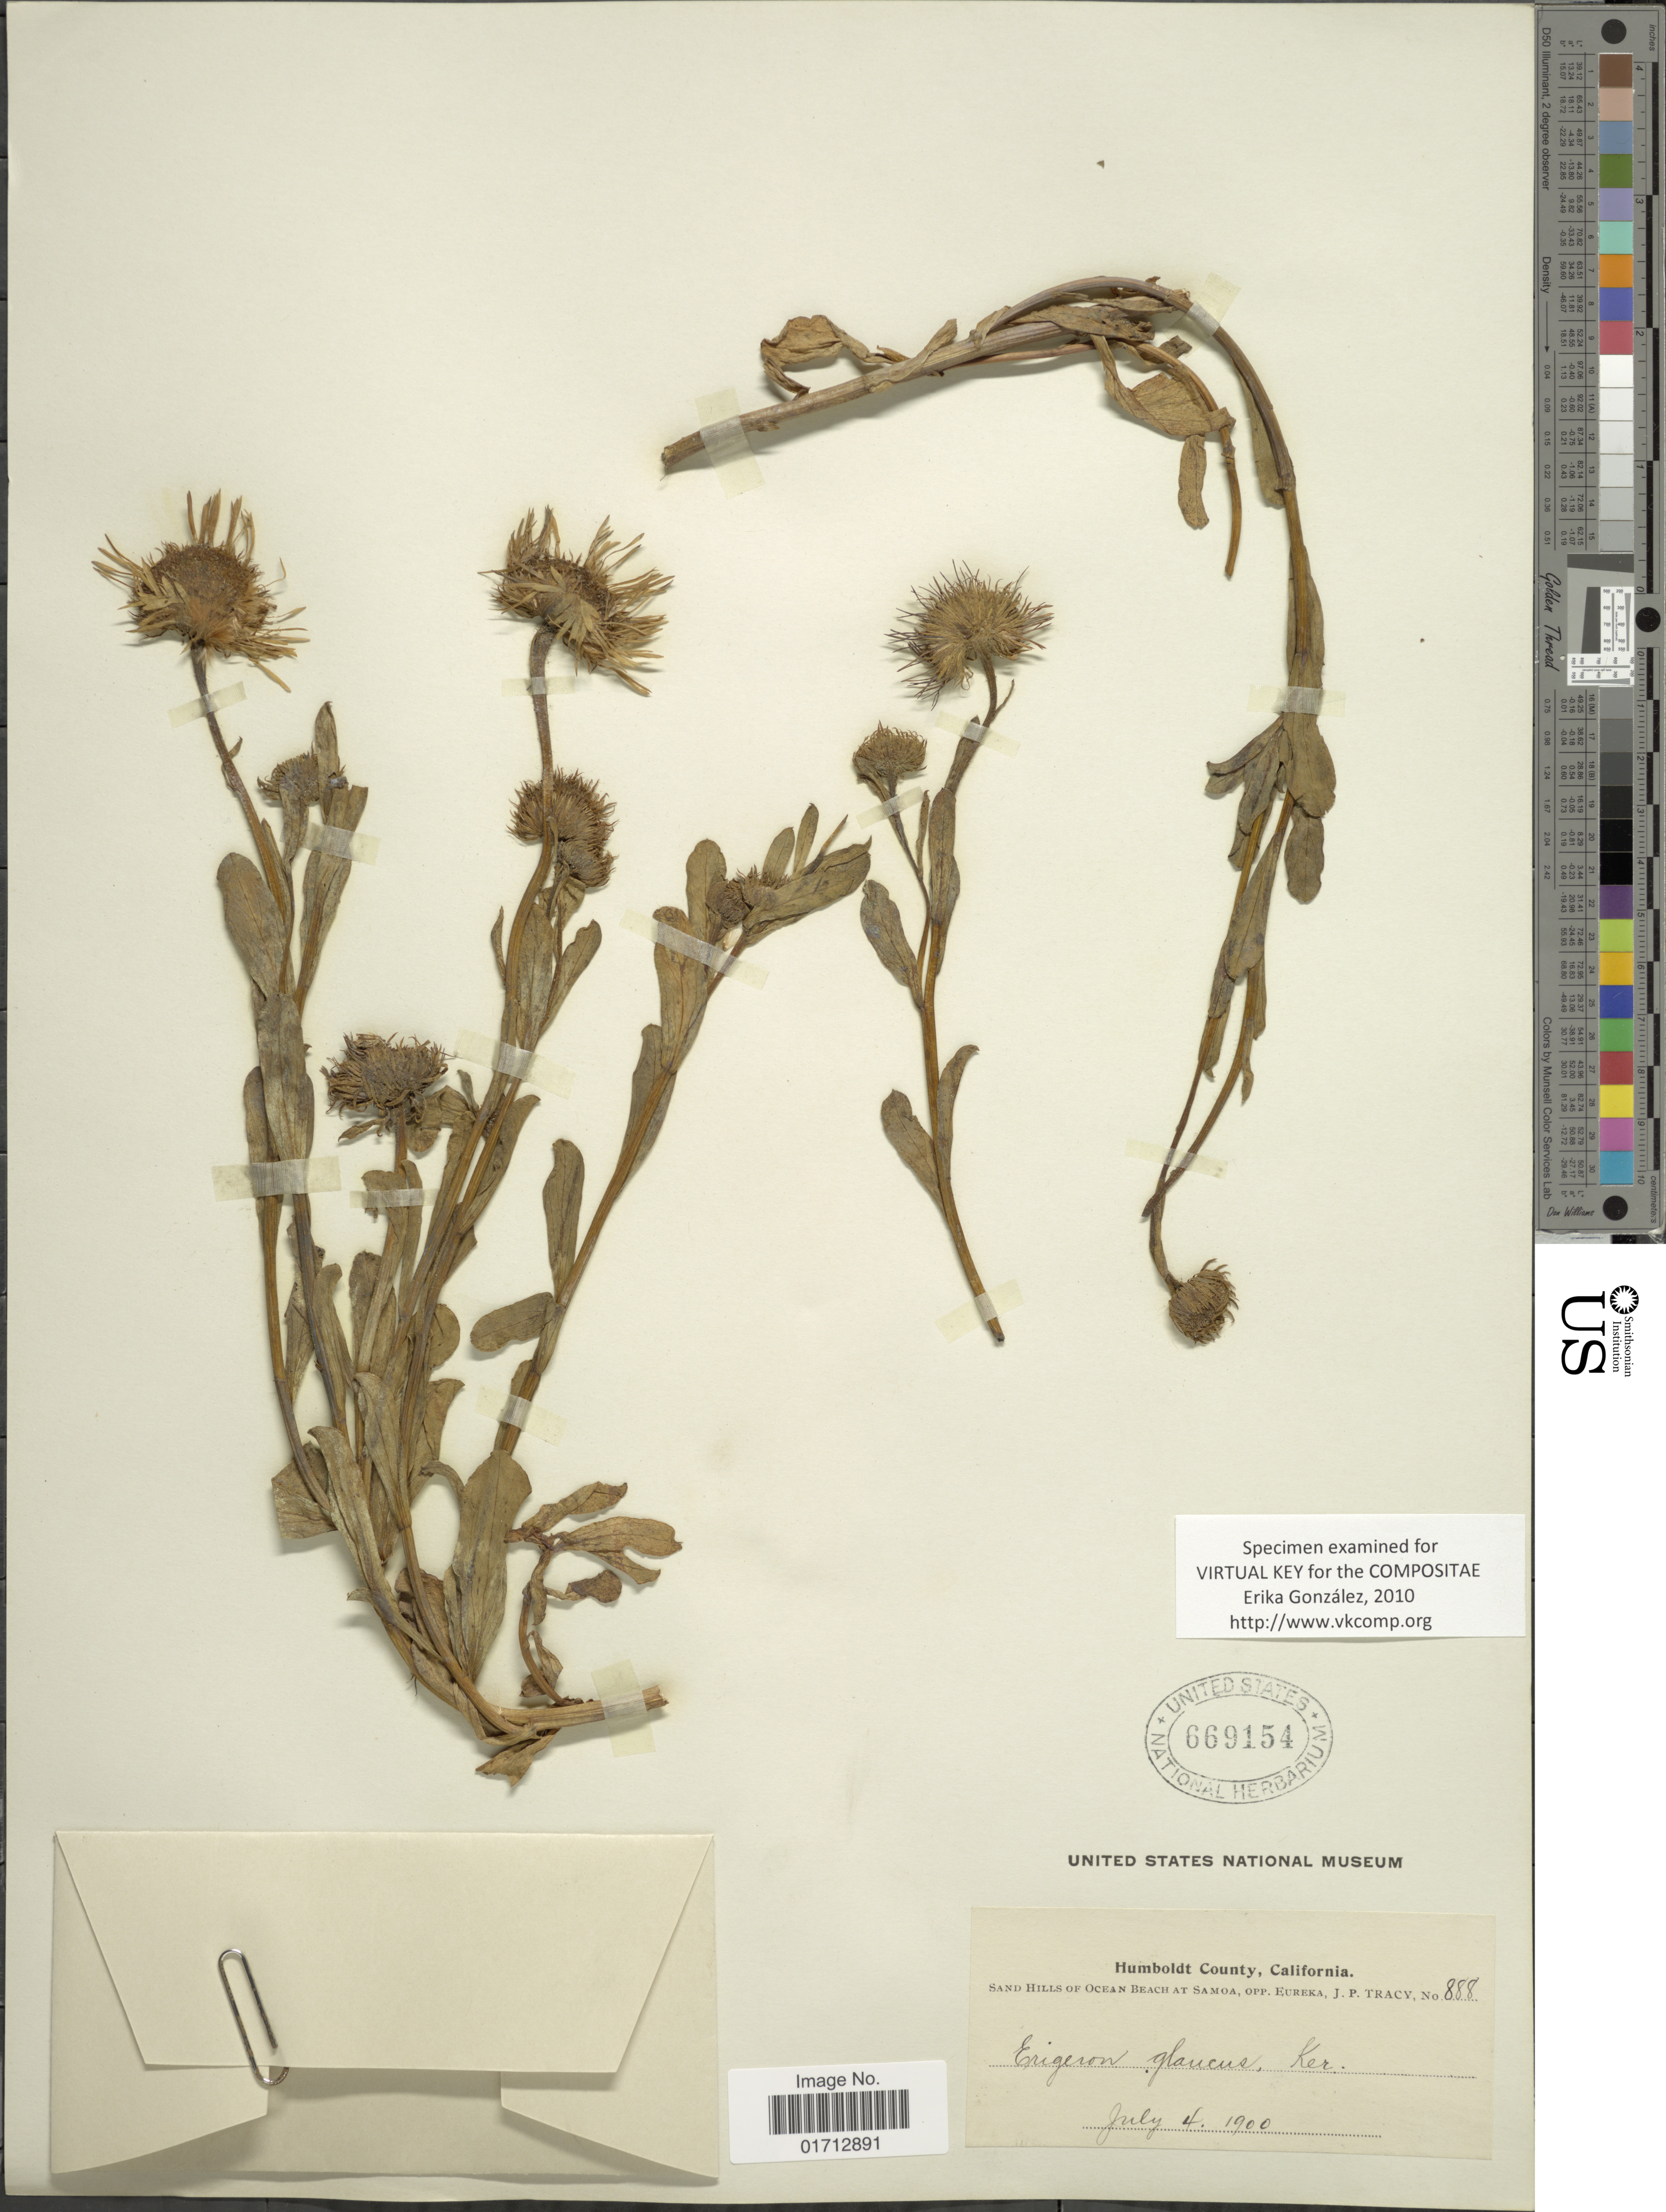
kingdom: Plantae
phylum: Tracheophyta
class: Magnoliopsida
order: Asterales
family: Asteraceae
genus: Erigeron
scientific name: Erigeron glaucus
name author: Ker Gawl.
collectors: J. Tracy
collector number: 888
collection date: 1900-07-04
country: United States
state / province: California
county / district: Humboldt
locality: Humboldt County, San Hills of Ocean Beach at Samoa, Opp.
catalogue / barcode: US 669154